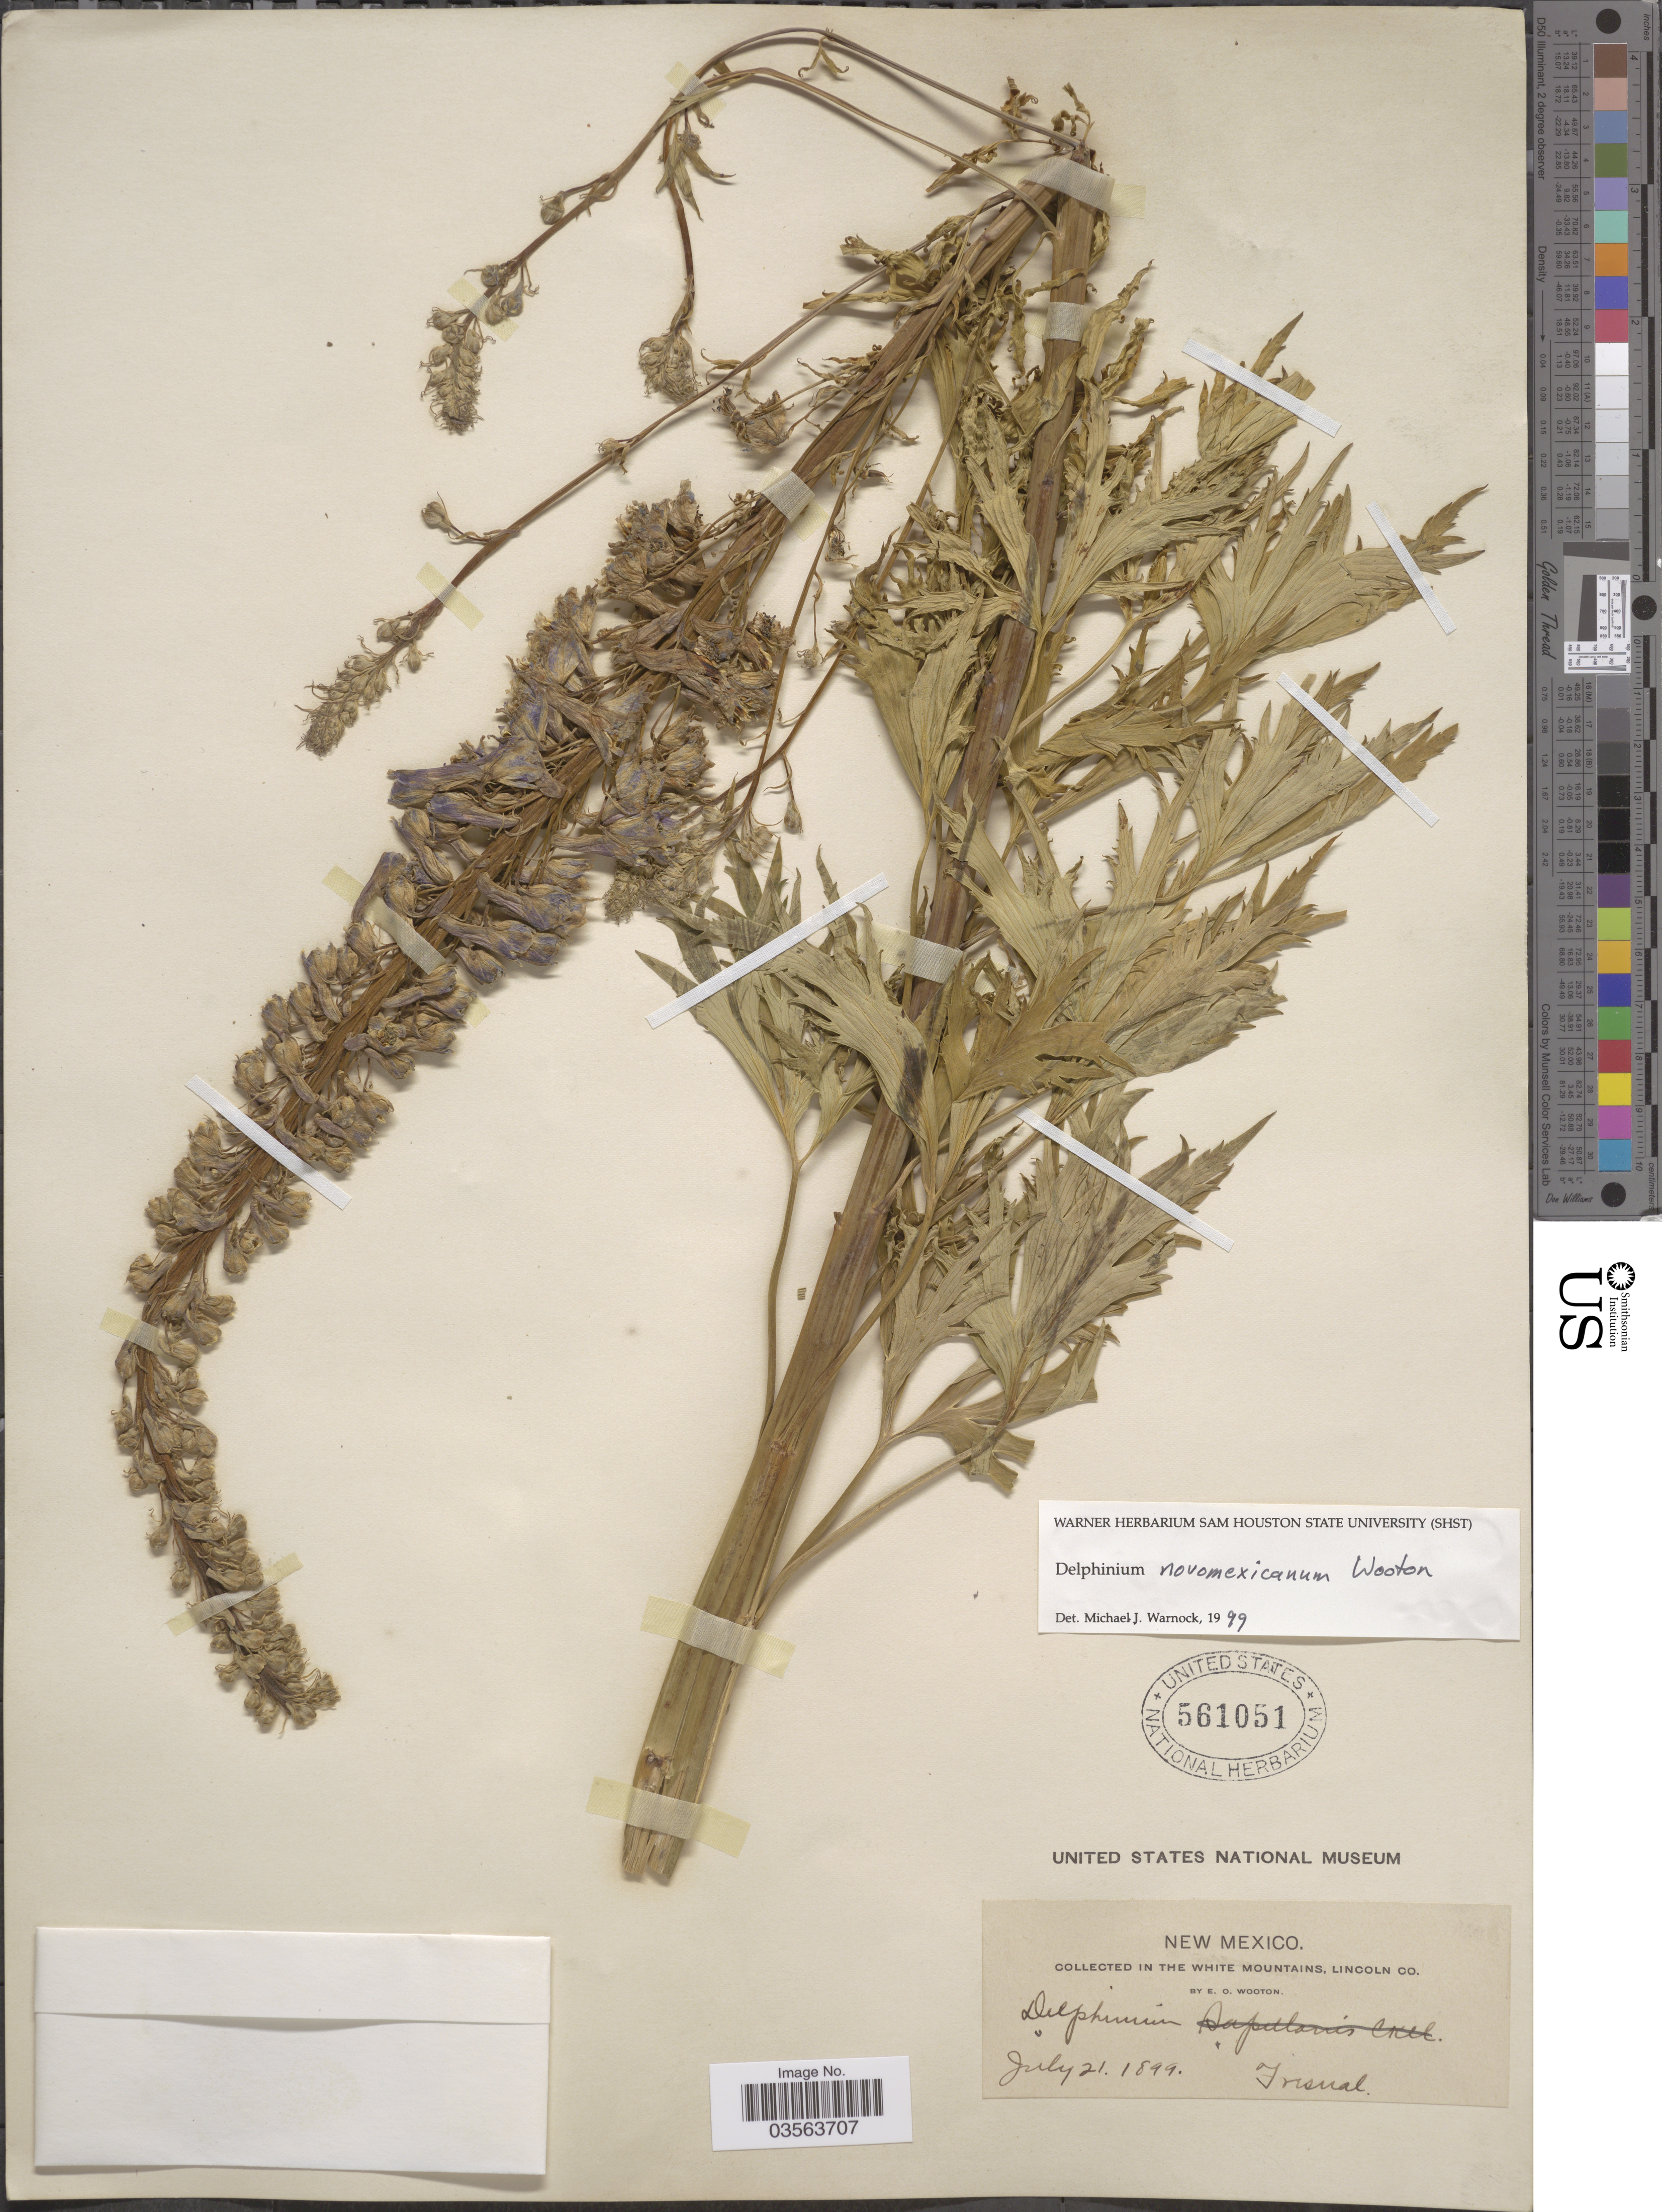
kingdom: Plantae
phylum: Tracheophyta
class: Magnoliopsida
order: Ranunculales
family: Ranunculaceae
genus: Delphinium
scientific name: Delphinium novomexicanum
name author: Wooton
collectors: E. O. Wooton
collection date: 1899-07-21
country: United States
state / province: New Mexico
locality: The White Mountains, Lincoln Co. Frisnal.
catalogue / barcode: US 561051